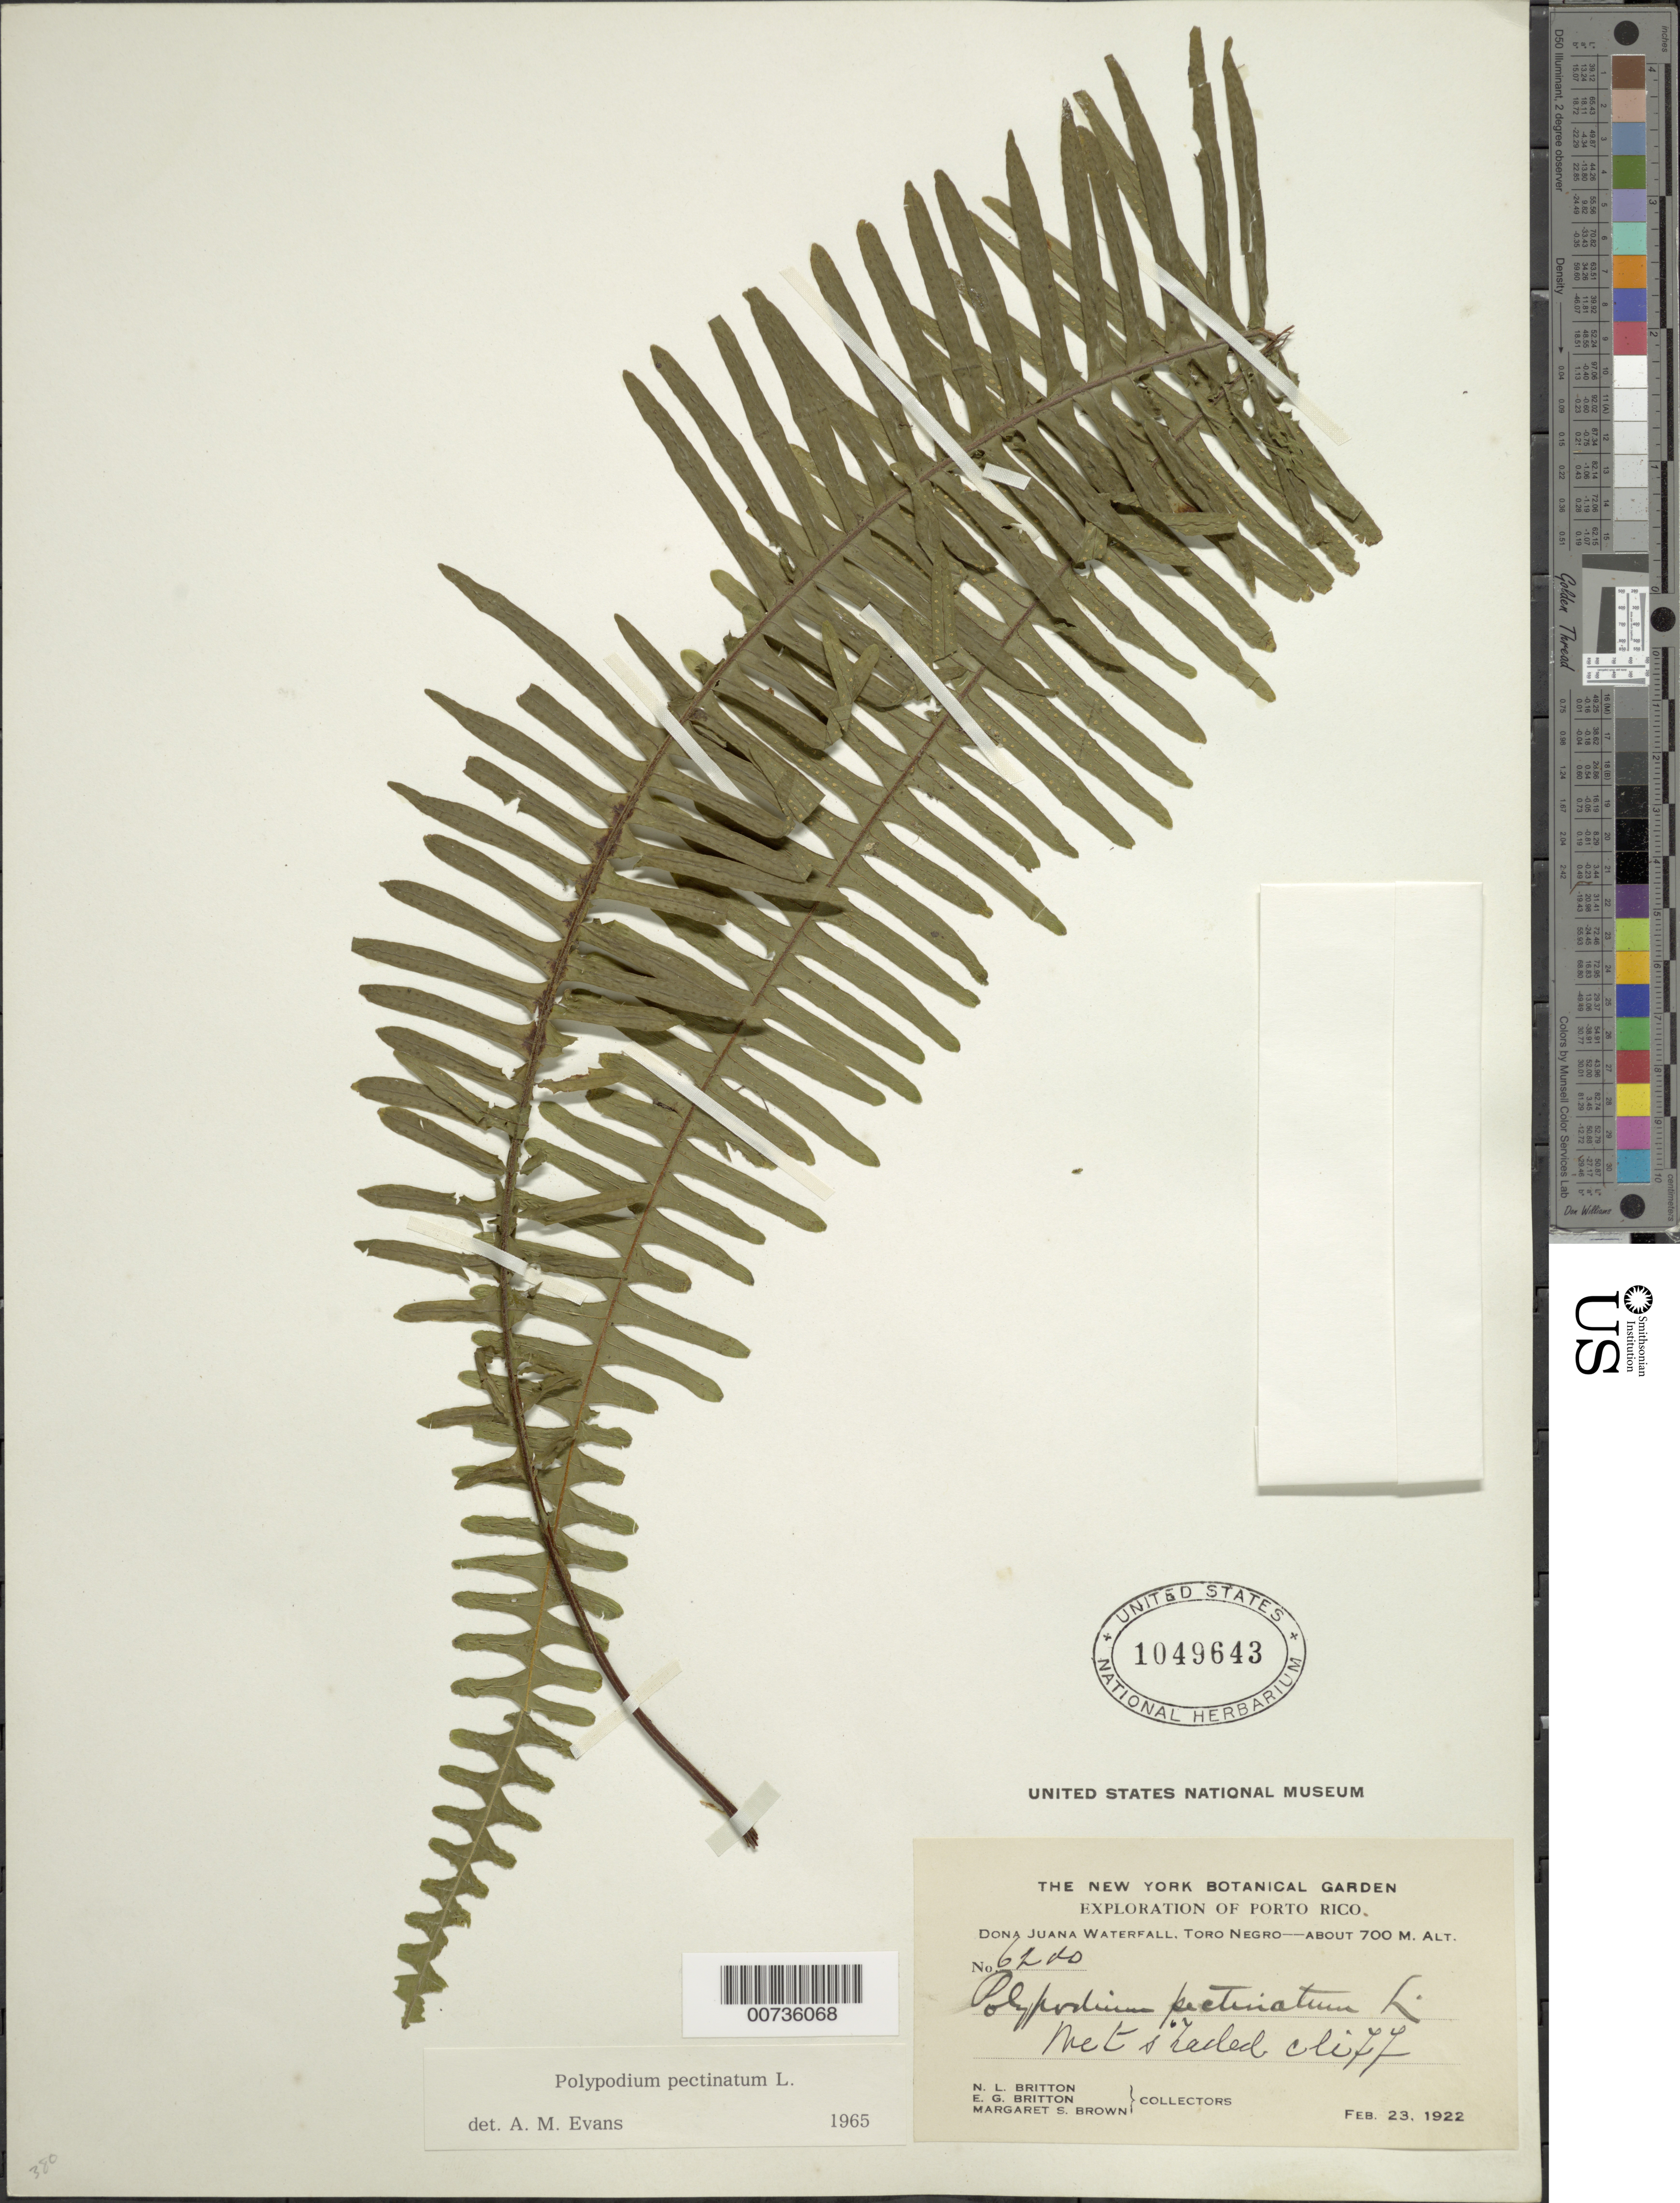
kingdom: Plantae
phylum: Tracheophyta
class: Polypodiopsida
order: Polypodiales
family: Polypodiaceae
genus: Pecluma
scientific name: Pecluma pectinata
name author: (L.) M.G. Price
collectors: N. Britton, E. G. Britton & M. S. Brown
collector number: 6200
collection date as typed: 23 Feb 1922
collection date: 1922-02-23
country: Puerto Rico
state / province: Villalba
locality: Dona Juana Waterfall, Toro Negro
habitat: Wet shaded cliff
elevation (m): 700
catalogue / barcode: US 1049643